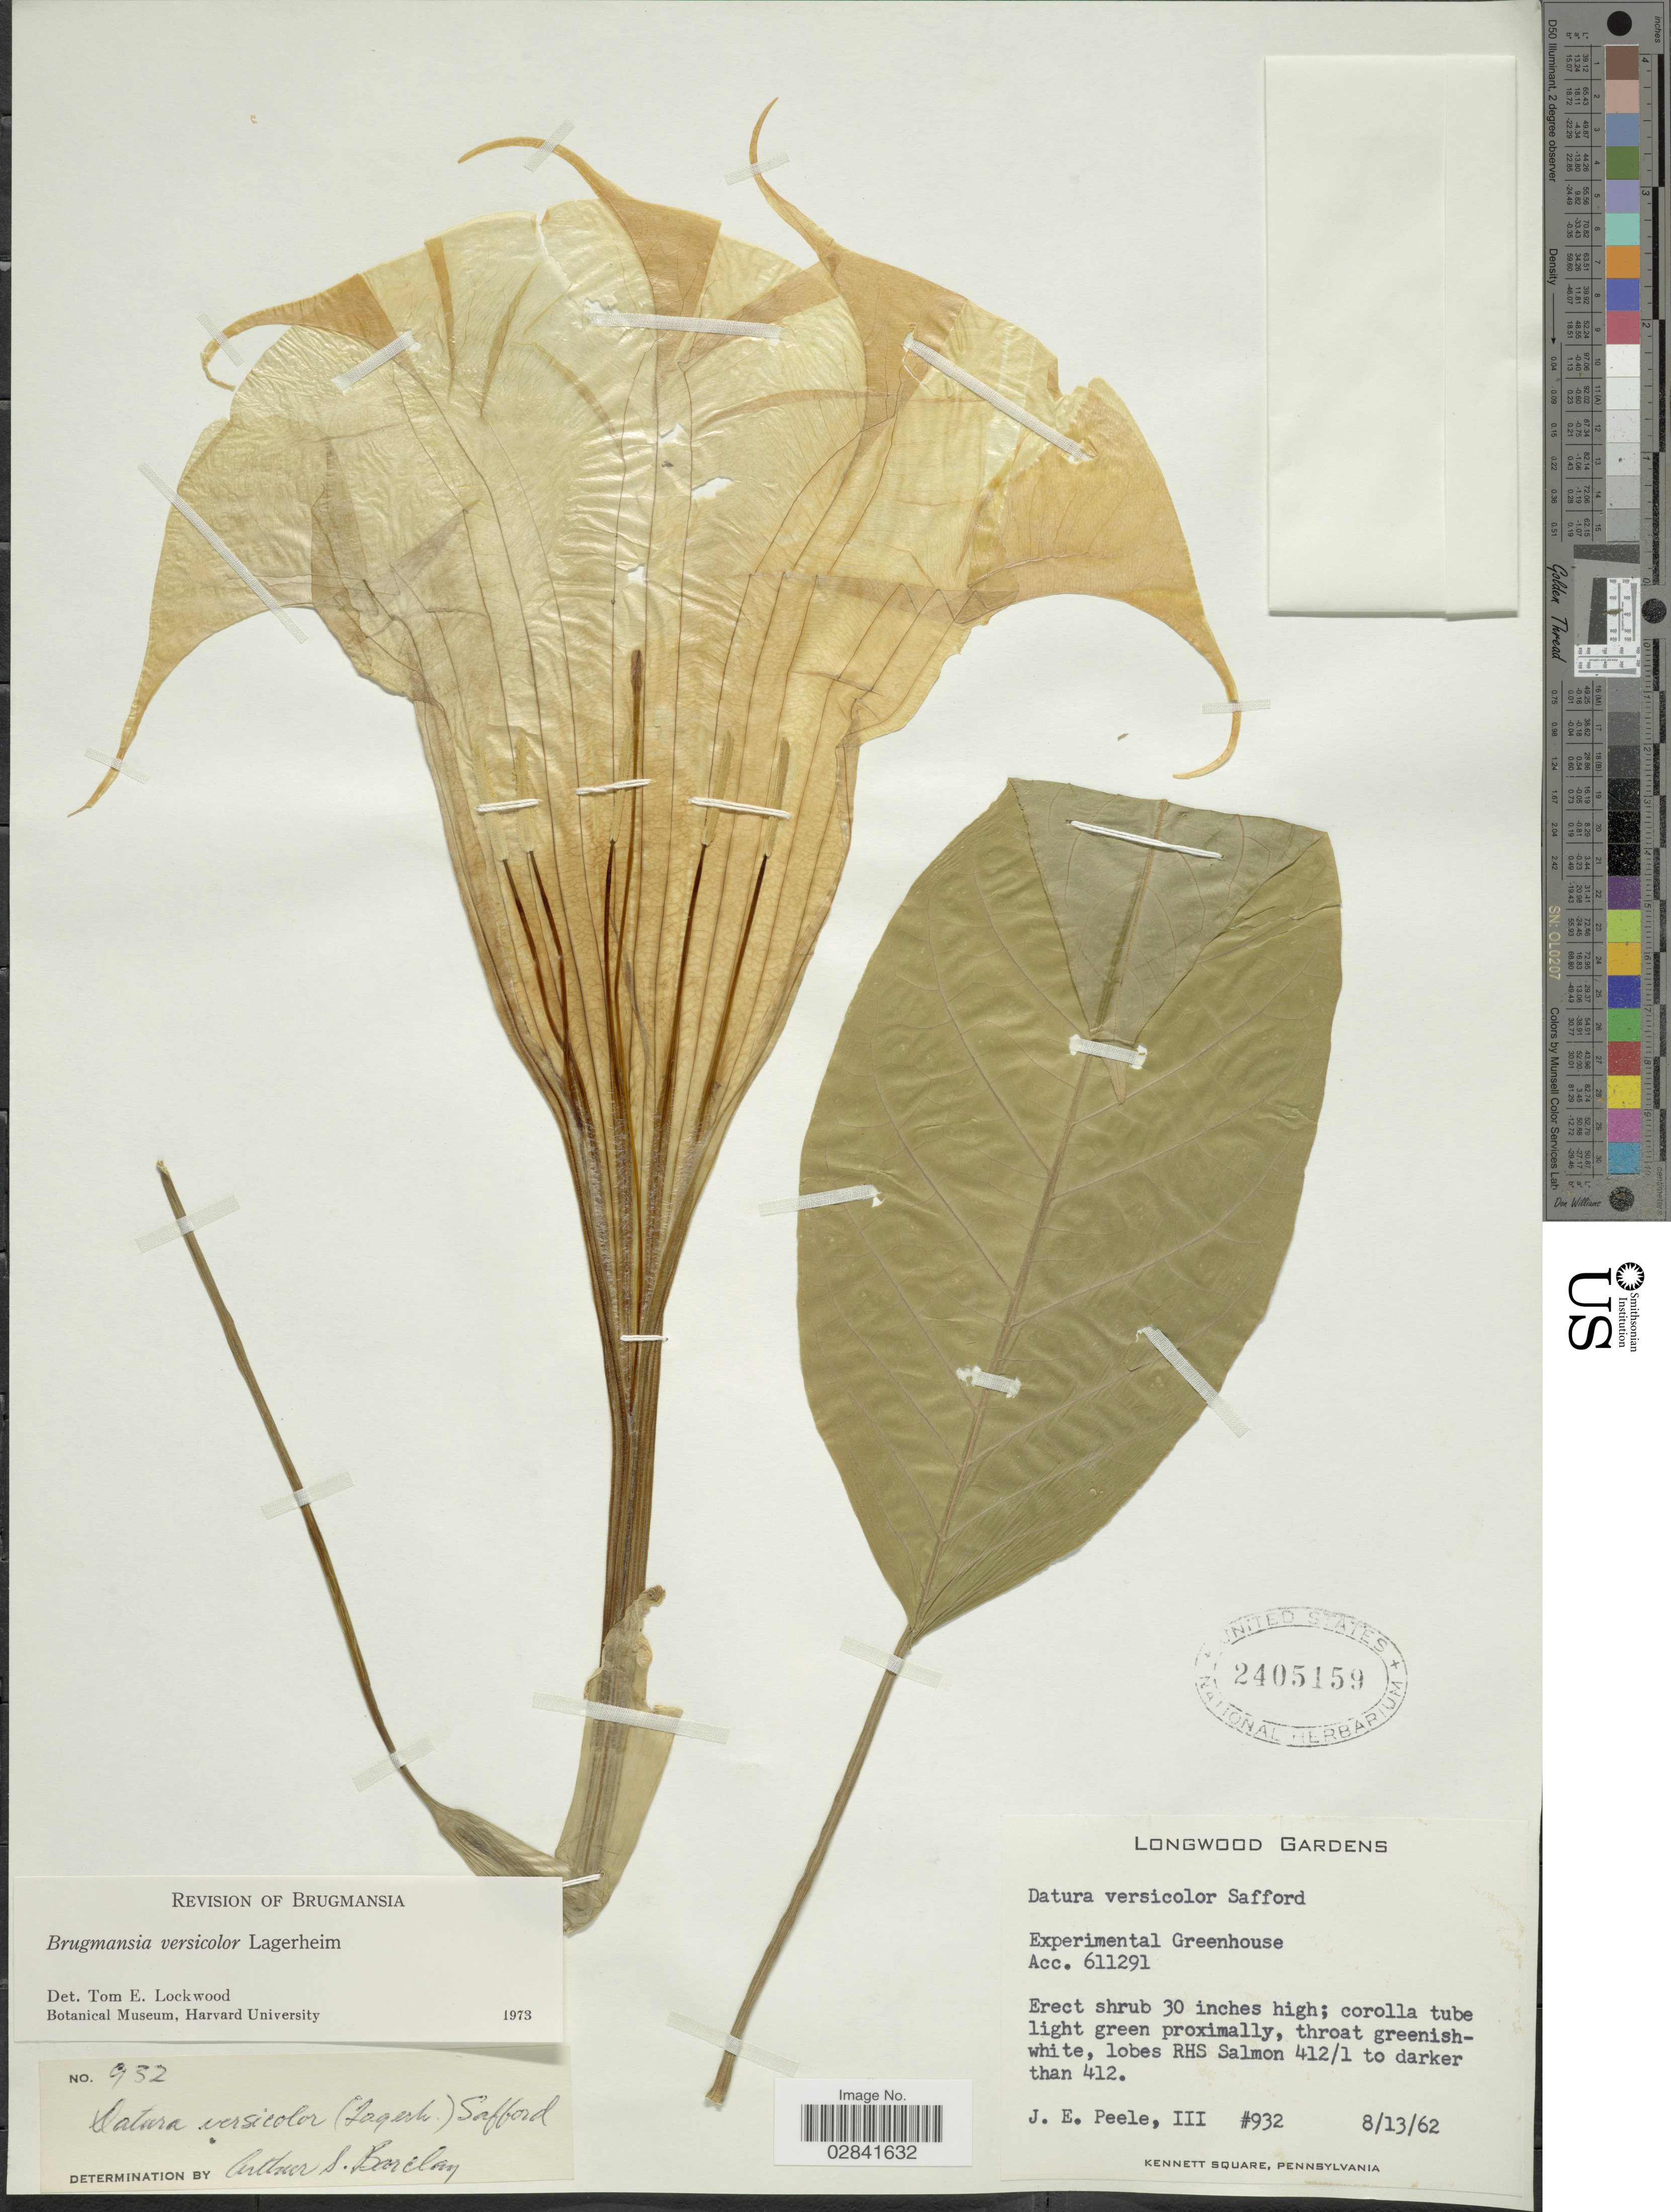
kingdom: Plantae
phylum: Tracheophyta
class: Magnoliopsida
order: Solanales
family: Solanaceae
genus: Brugmansia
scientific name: Brugmansia versicolor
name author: Lagerh.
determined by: Lockwood, T. E.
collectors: J. Peele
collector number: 932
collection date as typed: Transcribed d/m/y: 13/8/62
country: United States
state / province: Pennsylvania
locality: Longwood Gardens. Experimental Greenhouse.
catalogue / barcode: US 2405159